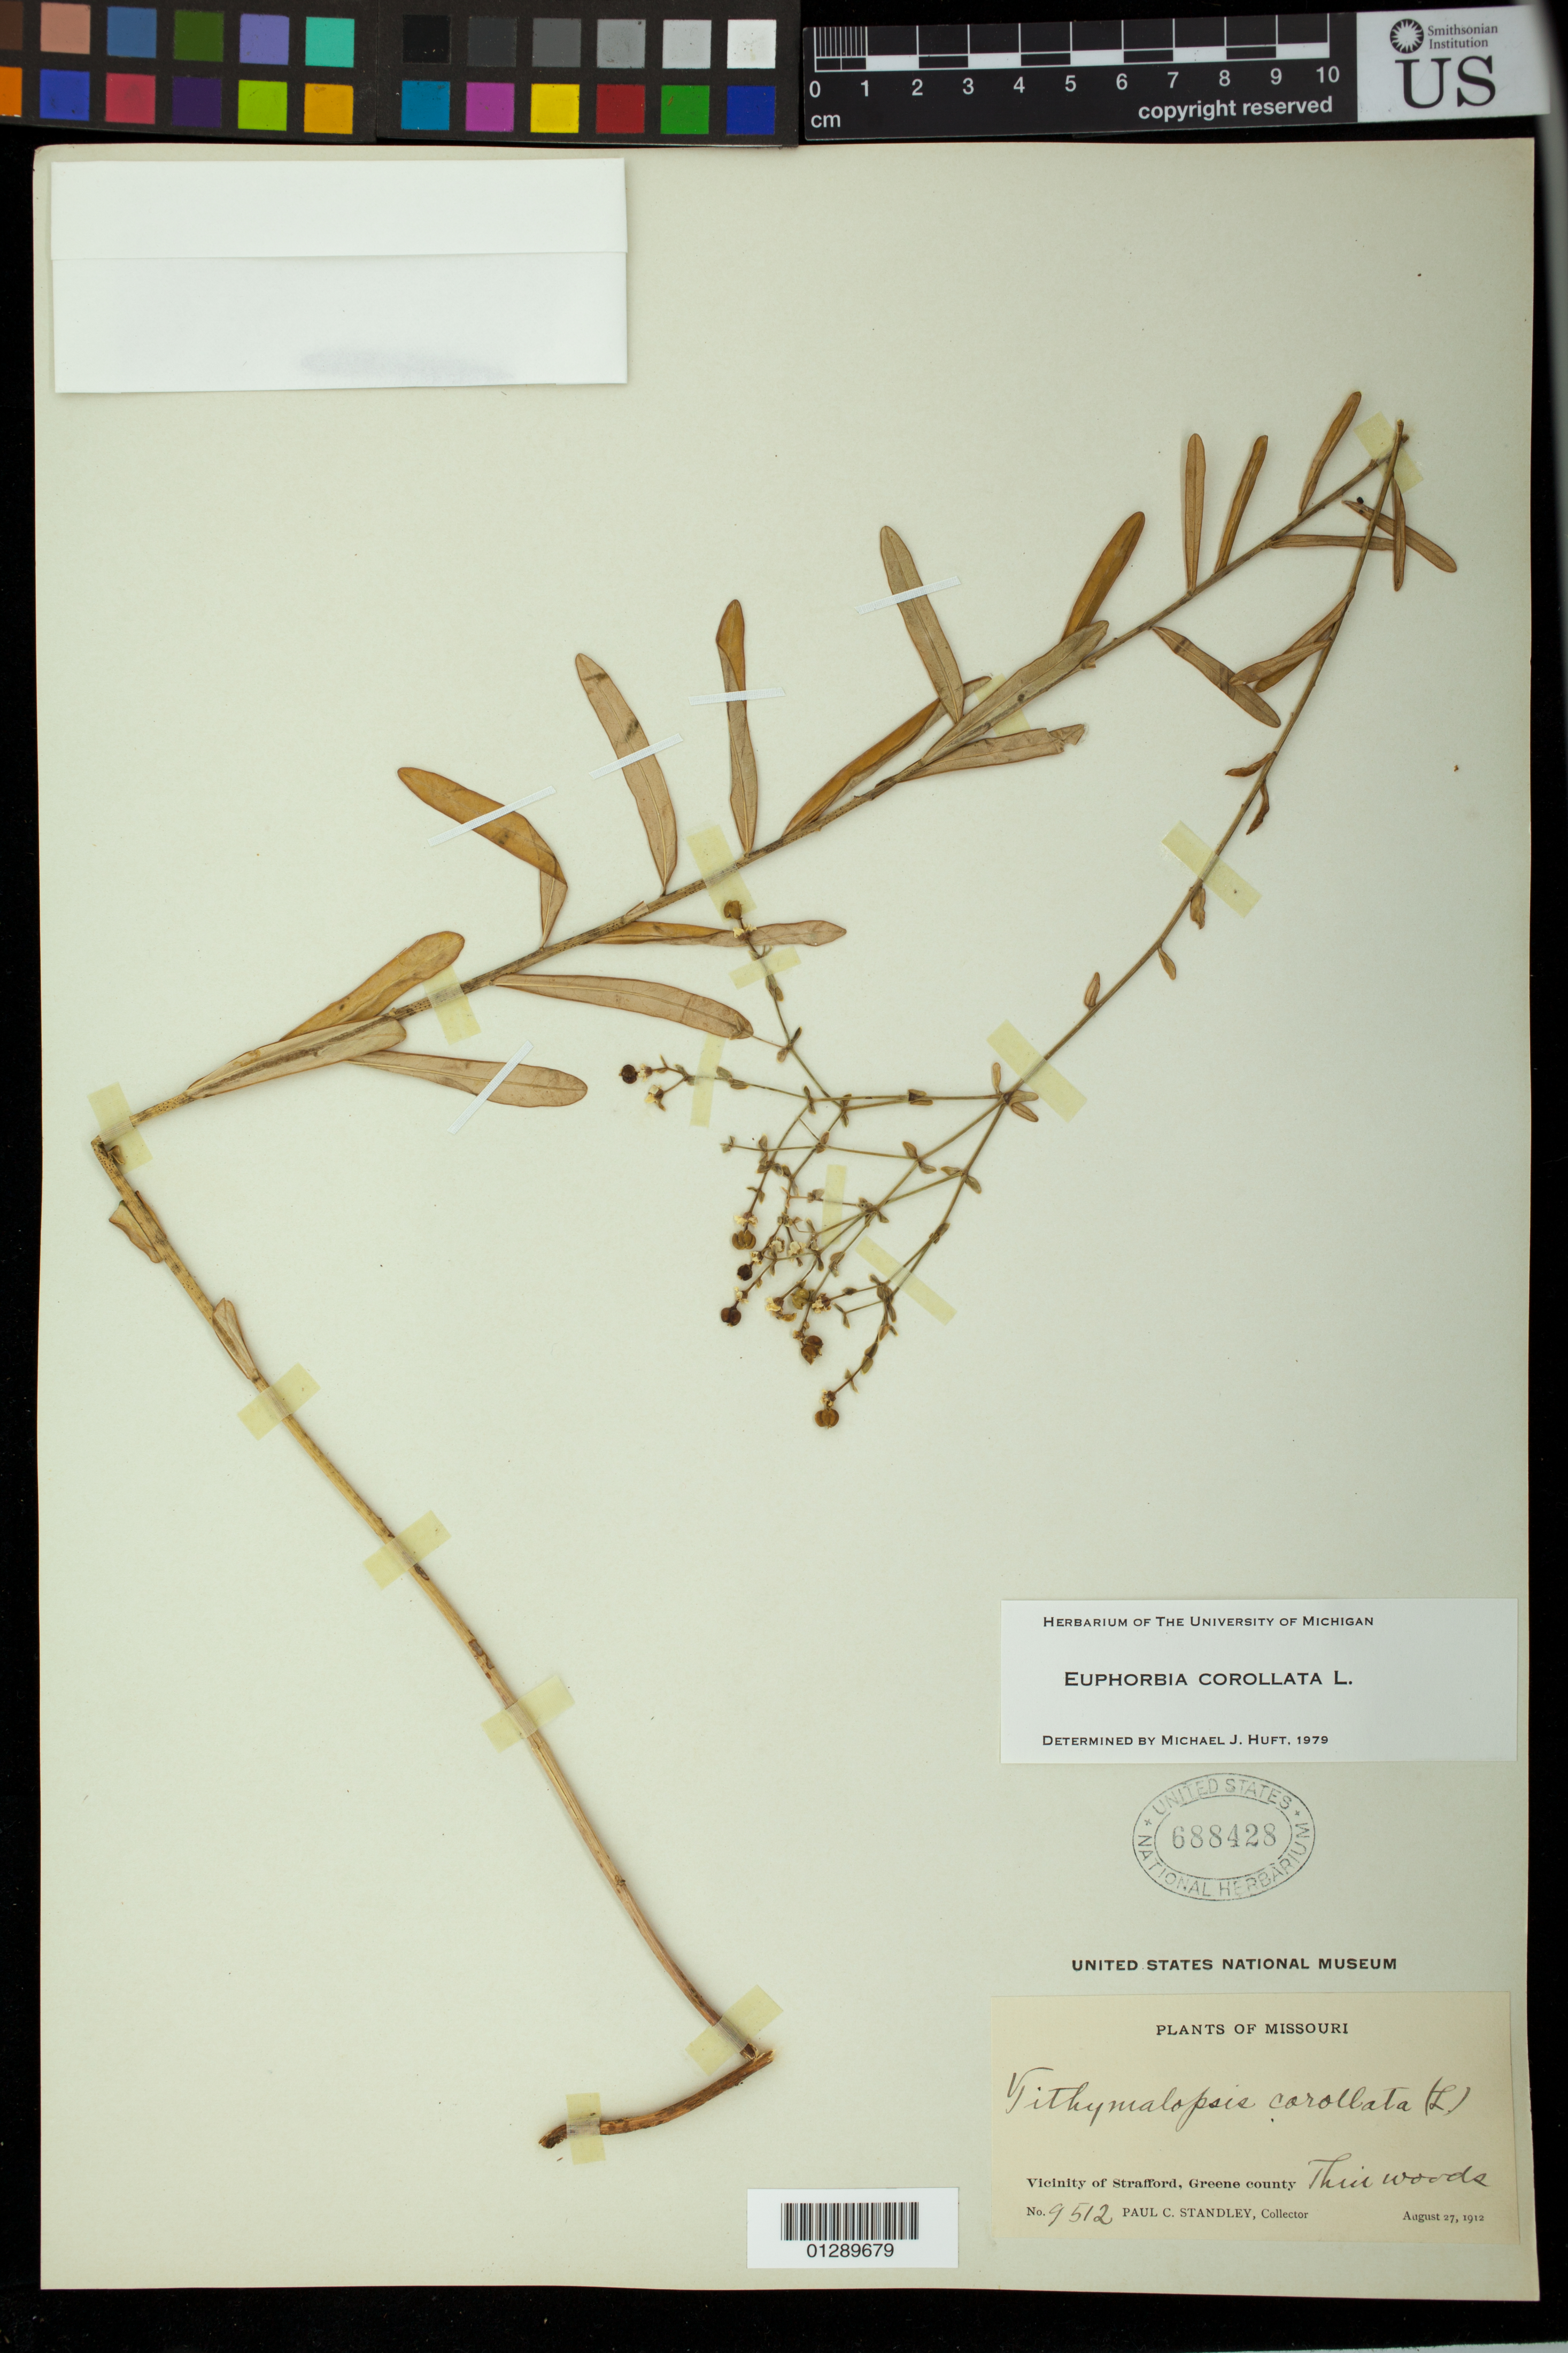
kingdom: Plantae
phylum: Tracheophyta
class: Magnoliopsida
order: Malpighiales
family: Euphorbiaceae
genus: Euphorbia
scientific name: Euphorbia corollata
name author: L.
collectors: Standley, Paul Carpenter, Steyermark, Julian Alfred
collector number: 9512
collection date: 1912-08-27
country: United States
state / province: Missouri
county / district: Greene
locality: Vicinity of Strafford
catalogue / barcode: US 688428